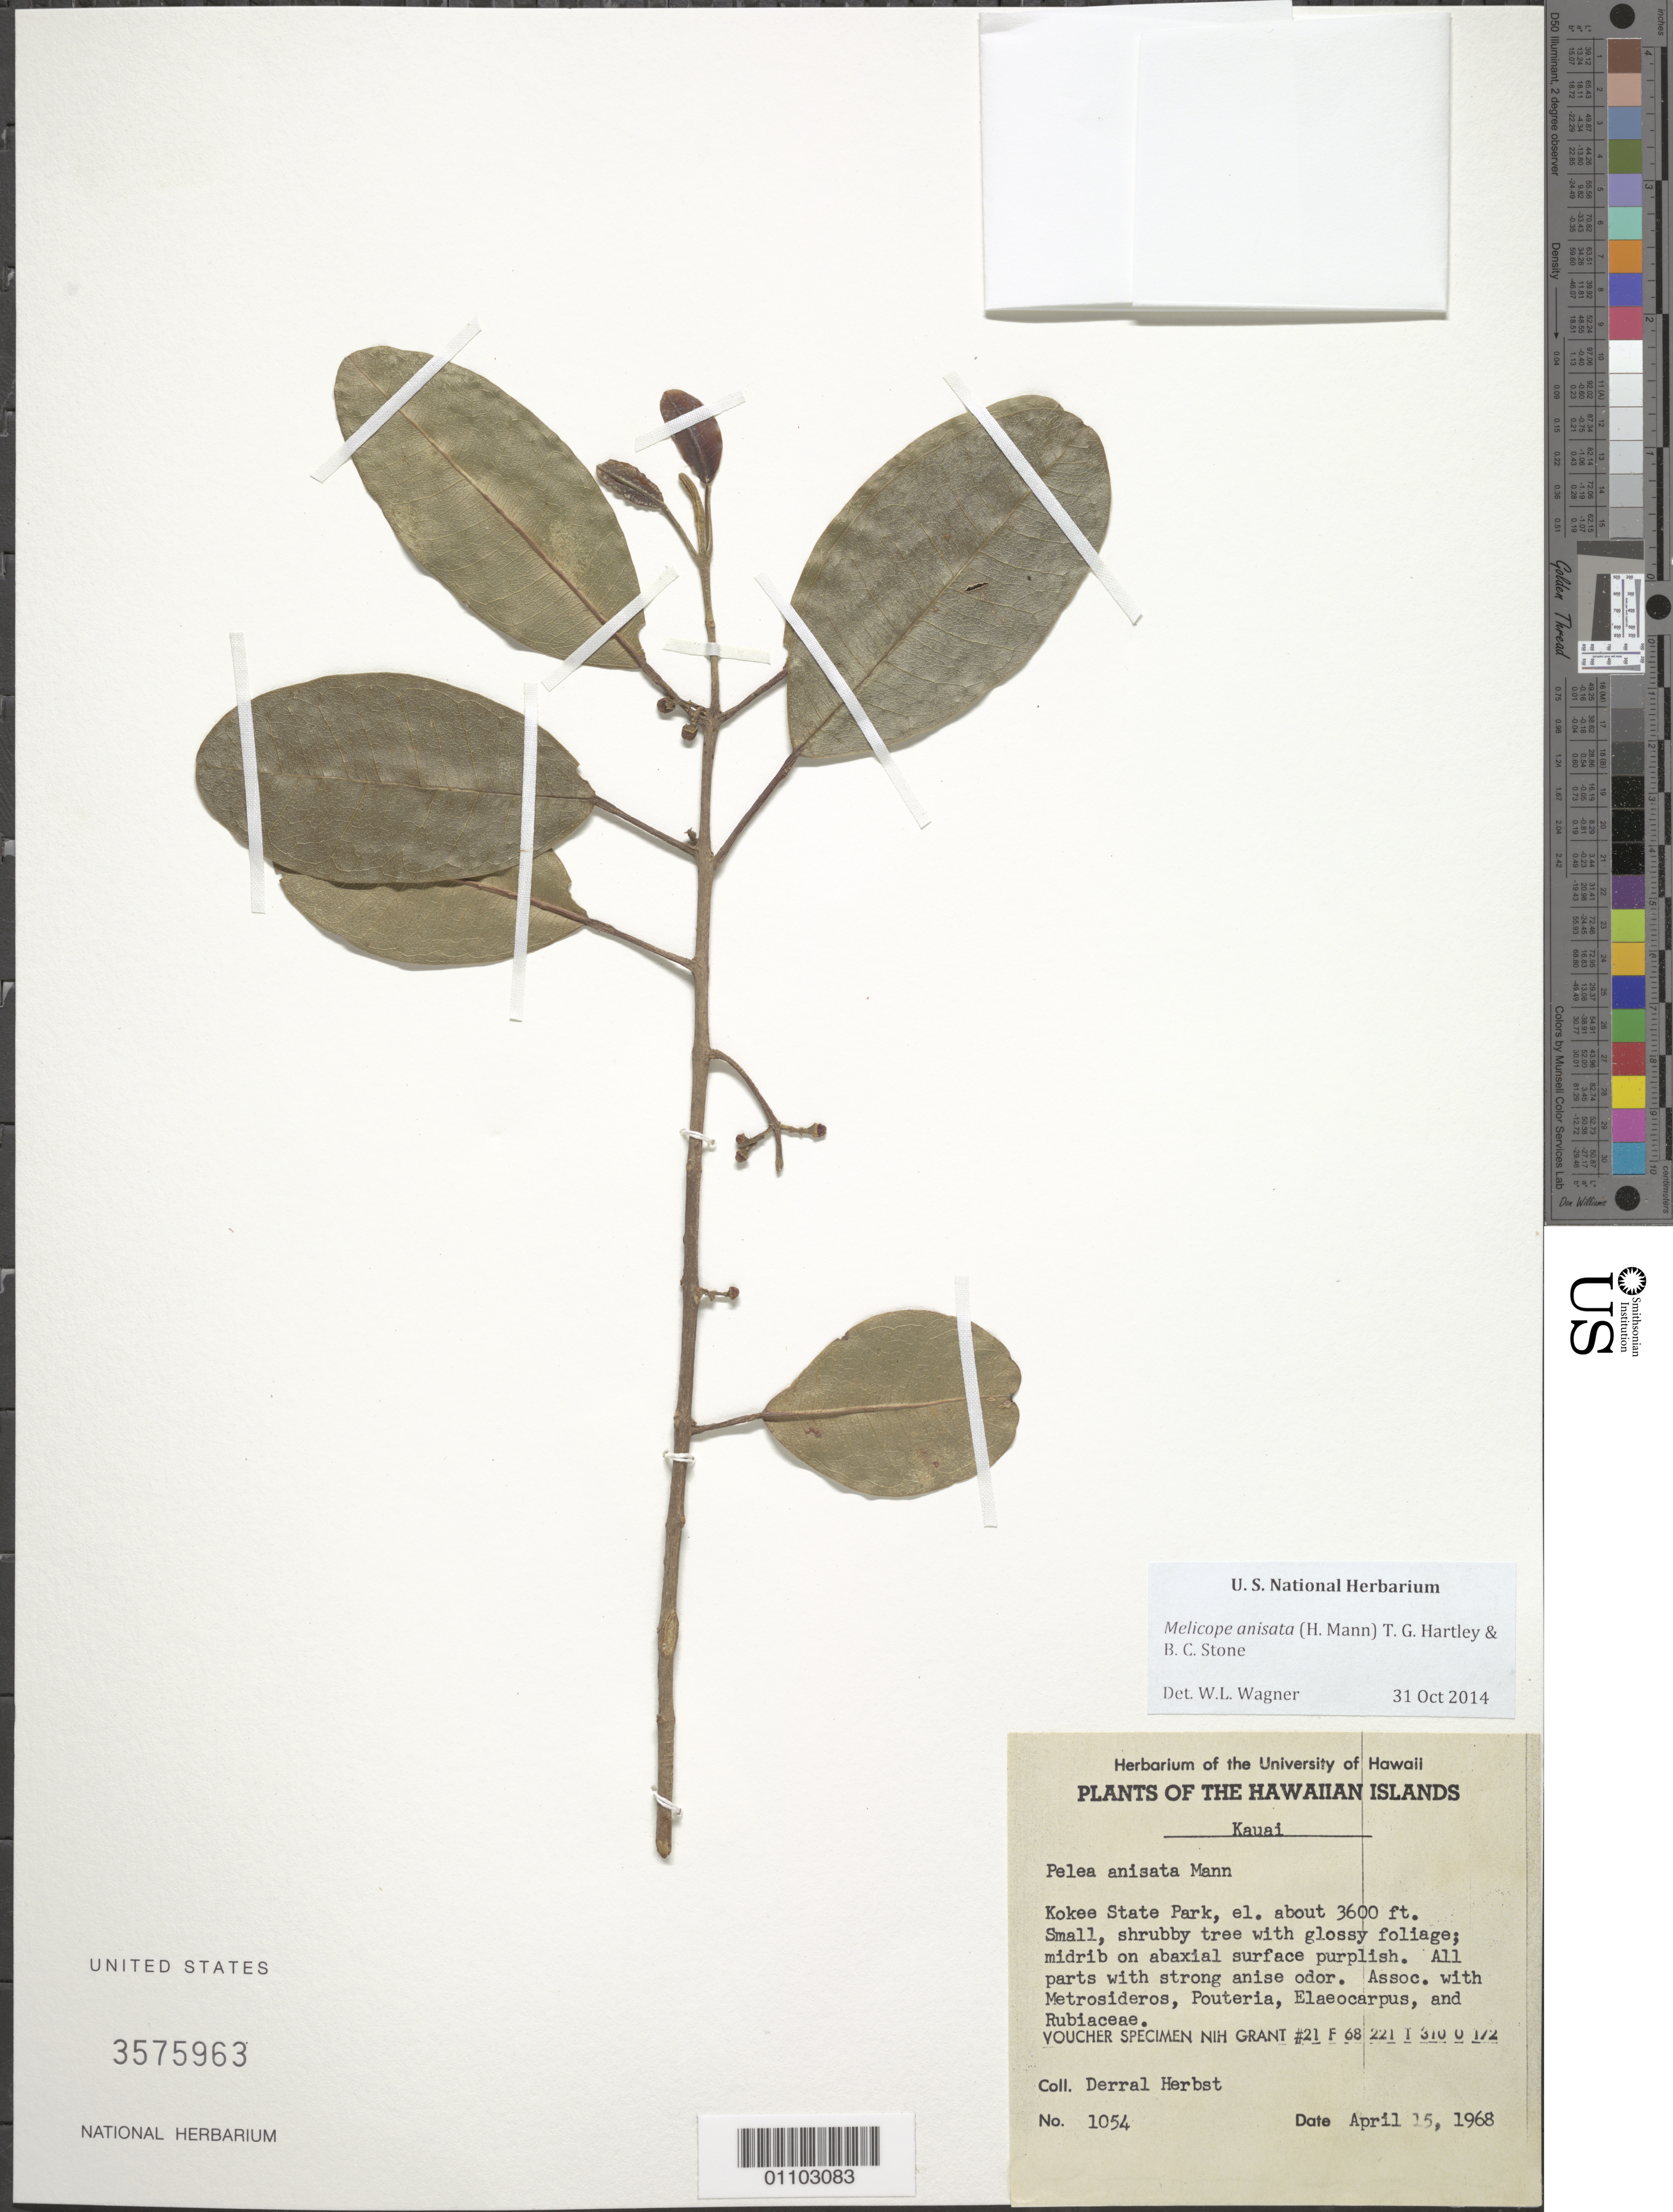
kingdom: Plantae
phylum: Tracheophyta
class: Magnoliopsida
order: Sapindales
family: Rutaceae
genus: Melicope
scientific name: Melicope anisata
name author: (H. Mann) T.G. Hartley & B.C. Stone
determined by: Wagner, W. L., (BOT), Smithsonian Institution - National Museum of Natural History (UNITED STATES)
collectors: D. R. Herbst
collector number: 1054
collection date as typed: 15 Apr 1968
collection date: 1968-04-15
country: United States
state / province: Hawaii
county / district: Kauai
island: Kaua'i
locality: Kokee State Park.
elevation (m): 1097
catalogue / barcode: US 3575963